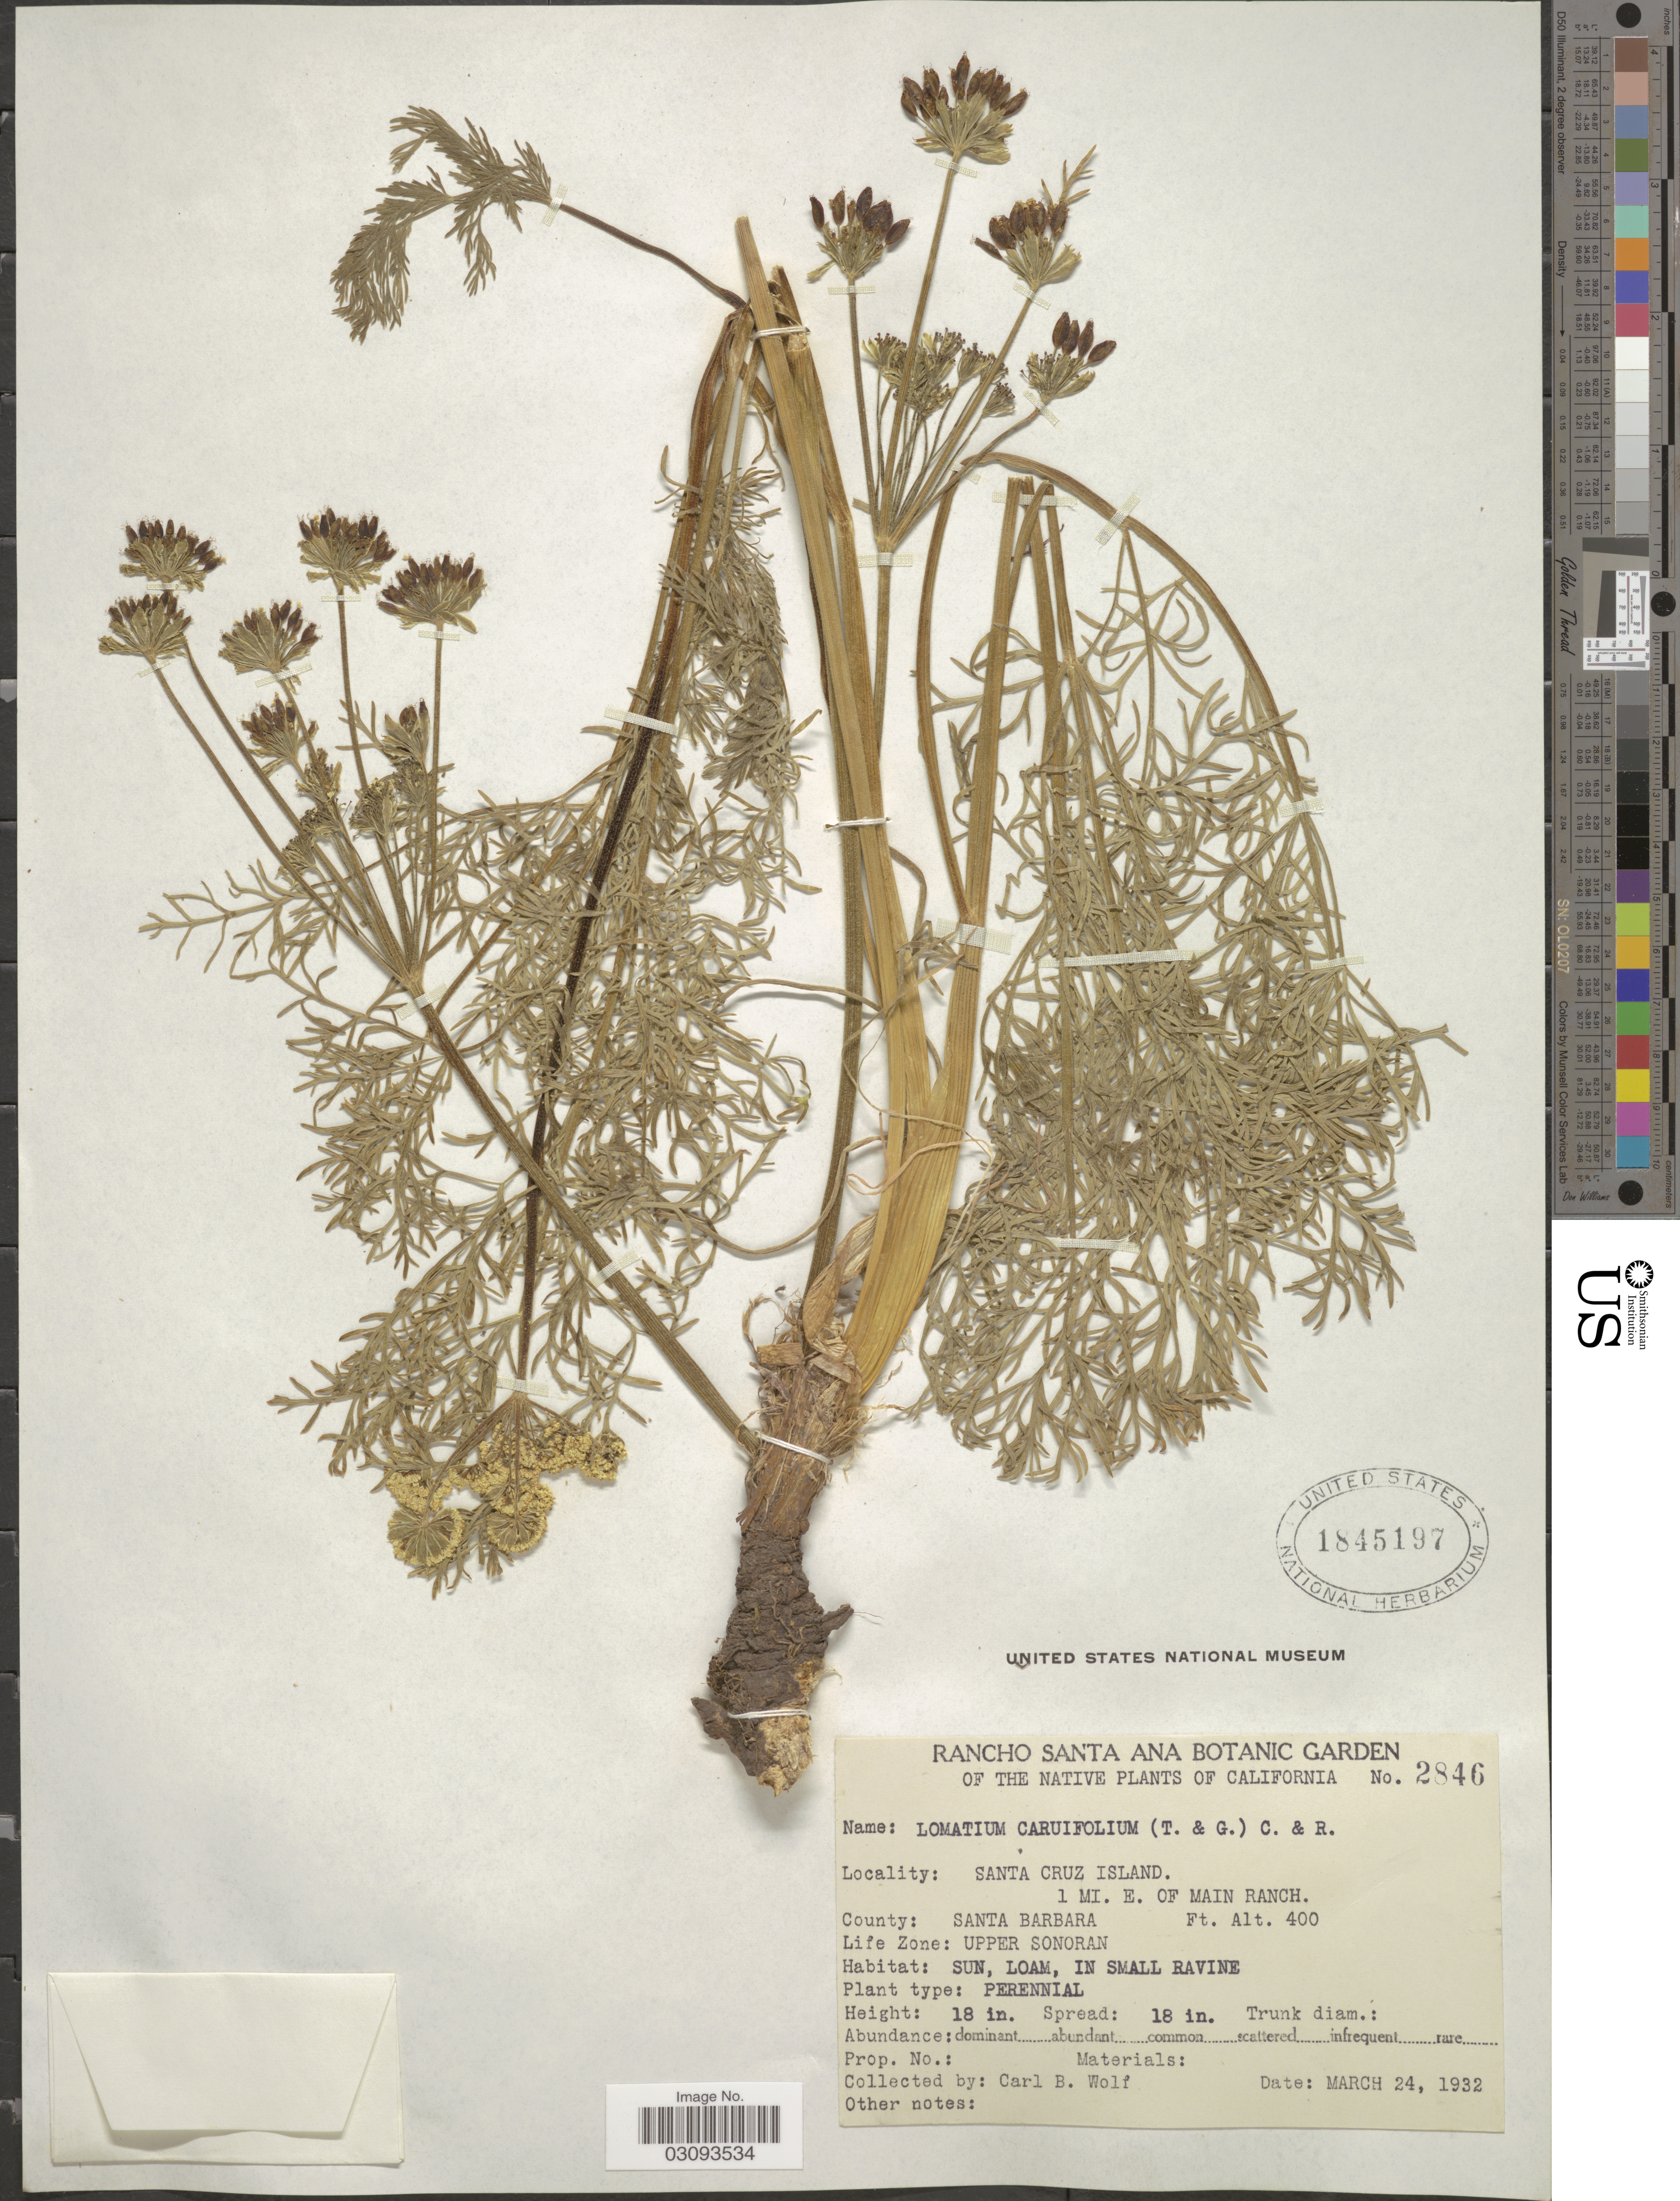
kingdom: Plantae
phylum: Tracheophyta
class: Magnoliopsida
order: Apiales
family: Apiaceae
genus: Lomatium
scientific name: Lomatium caruifolium var. caruifolium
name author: (Hook. & Arn.) J.M. Coult. & Rose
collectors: C. B. Wolf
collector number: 2846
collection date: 1932-03-24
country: United States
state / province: California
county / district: Santa Barbara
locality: Santa Cruz Island. 1 mi. E. of Main Ranch. County: Santa Barbara. Life Zone: Upper Sonoran.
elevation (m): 122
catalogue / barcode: US 1845197